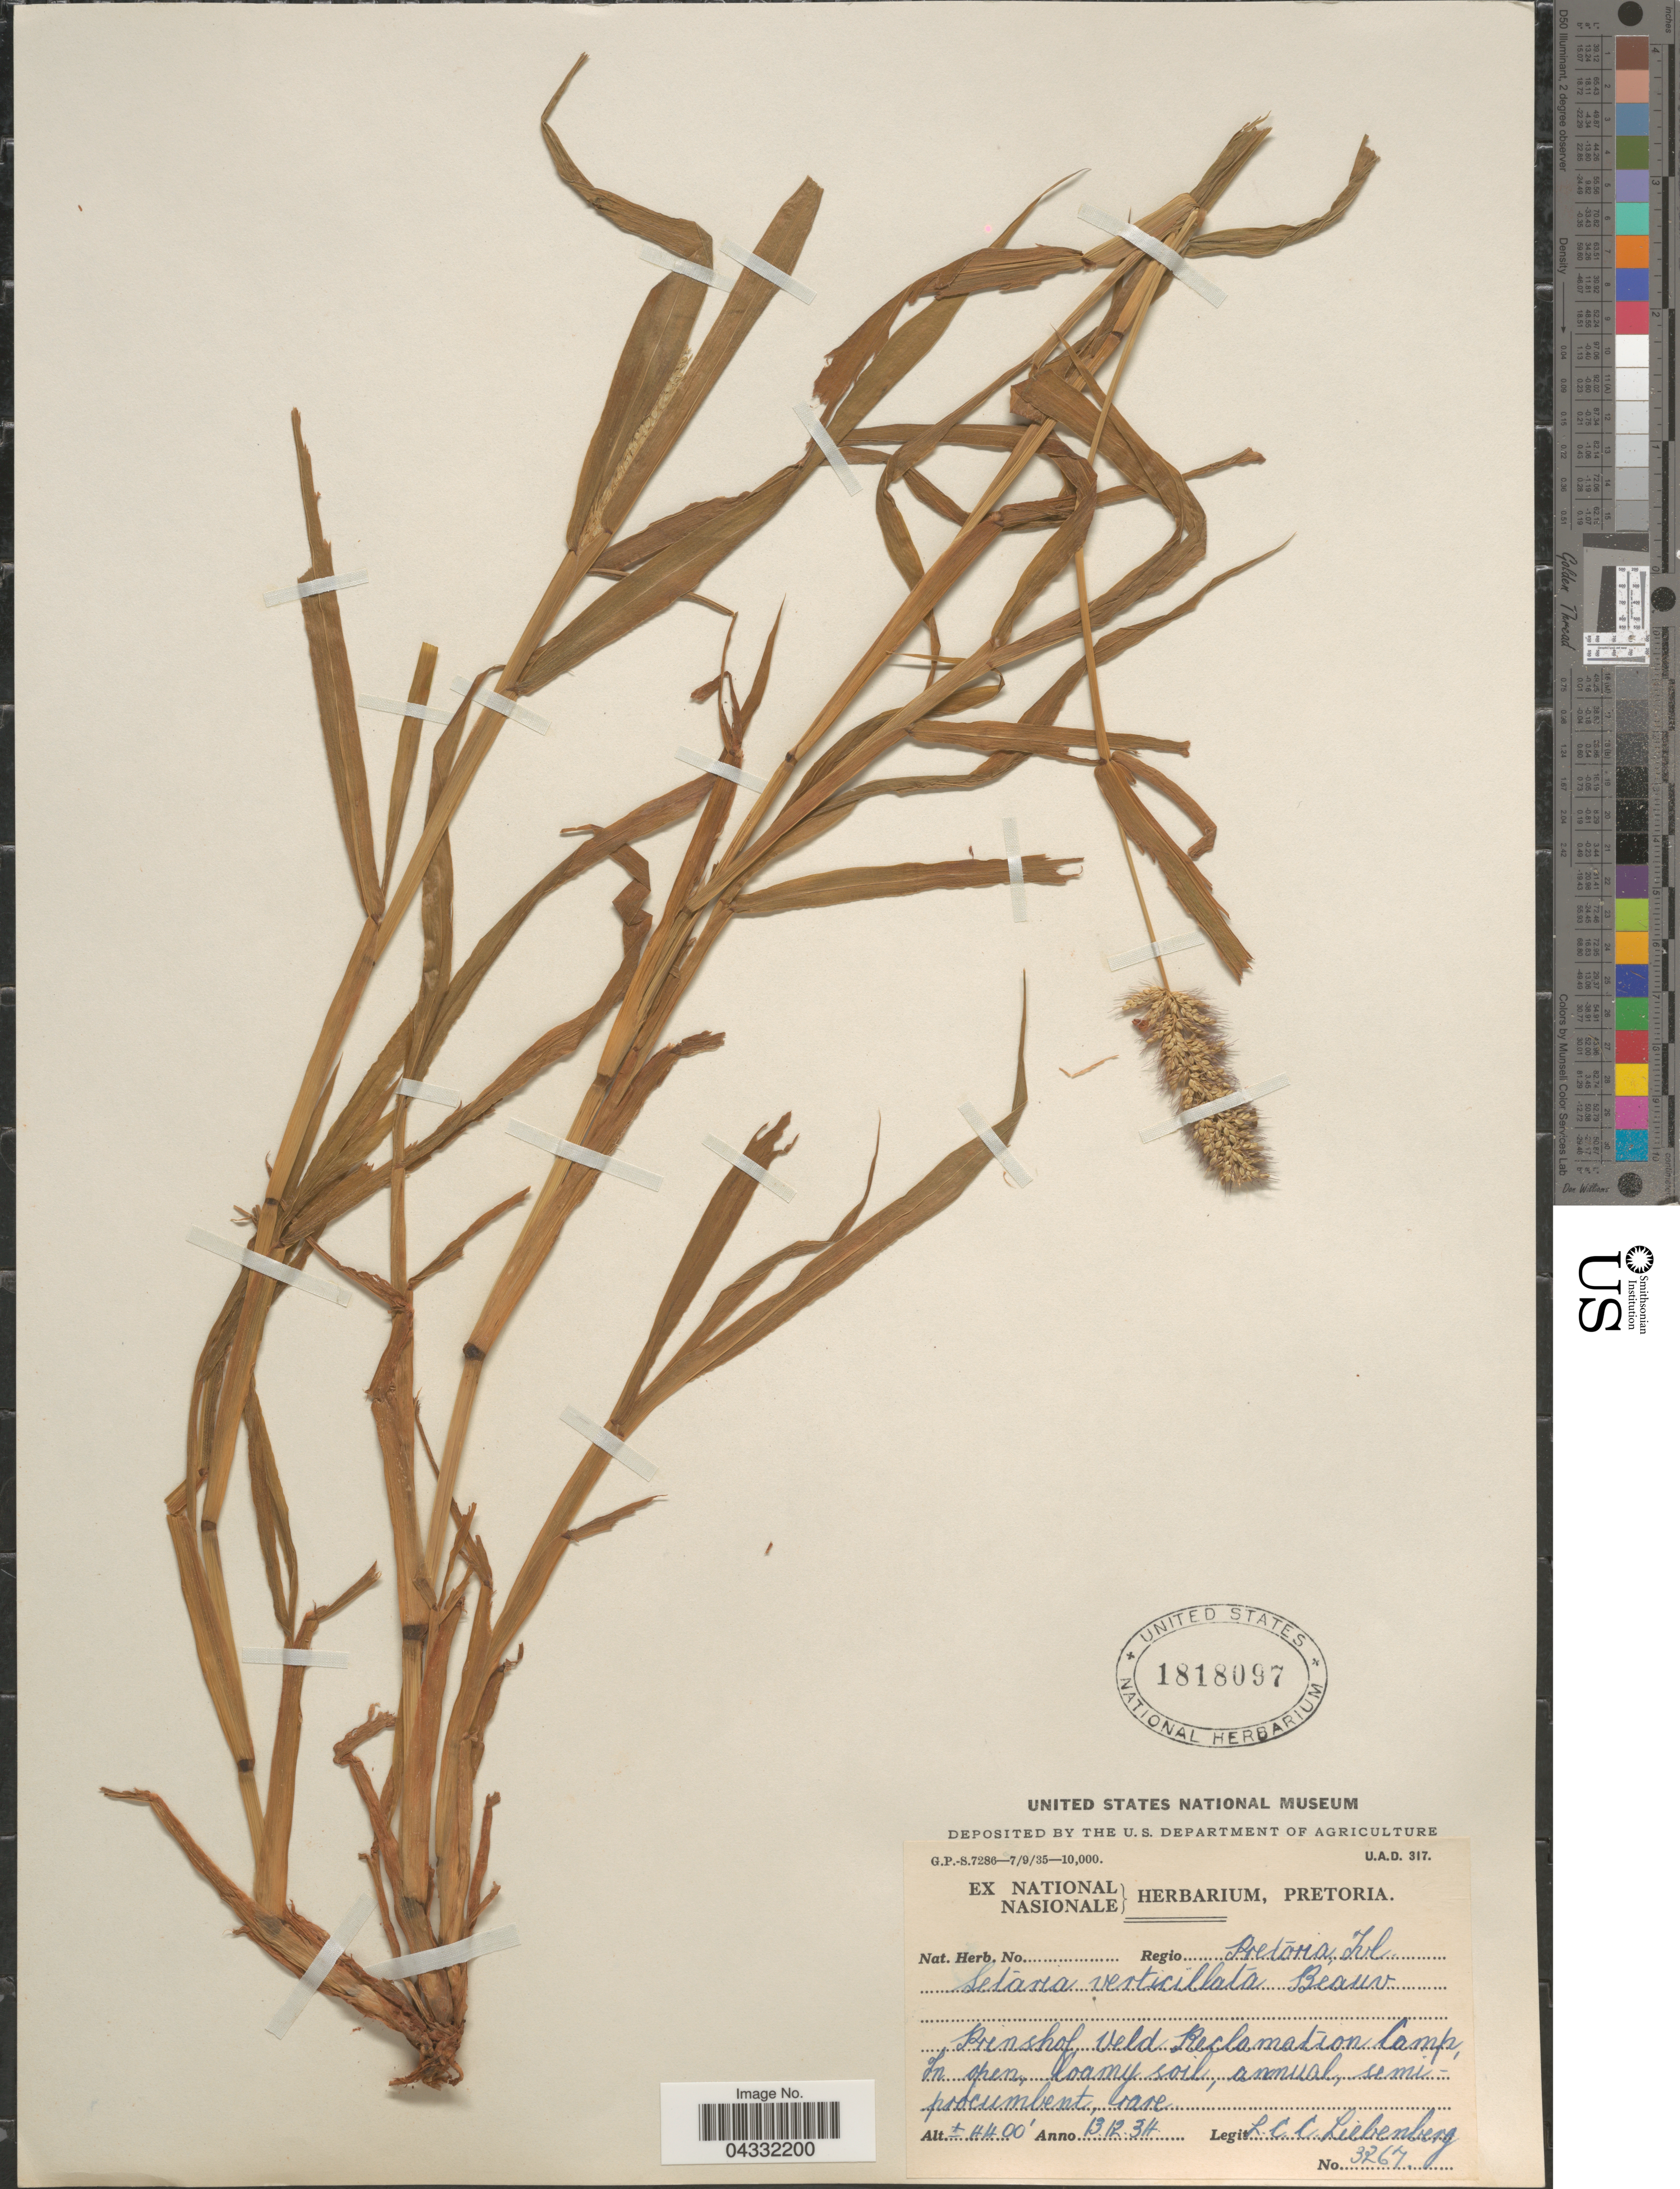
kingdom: Plantae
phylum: Tracheophyta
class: Liliopsida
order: Poales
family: Poaceae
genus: Setaria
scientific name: Setaria verticillata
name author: (L.) P. Beauv.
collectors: L. Liebenberg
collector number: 3267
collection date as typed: Transcribed d/m/y: 13/12/34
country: South Africa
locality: Regio Pretoria, Tvl. Prinshof veld Reclamation Camp. In open, loamy soil.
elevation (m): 1341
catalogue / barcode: US 1818097